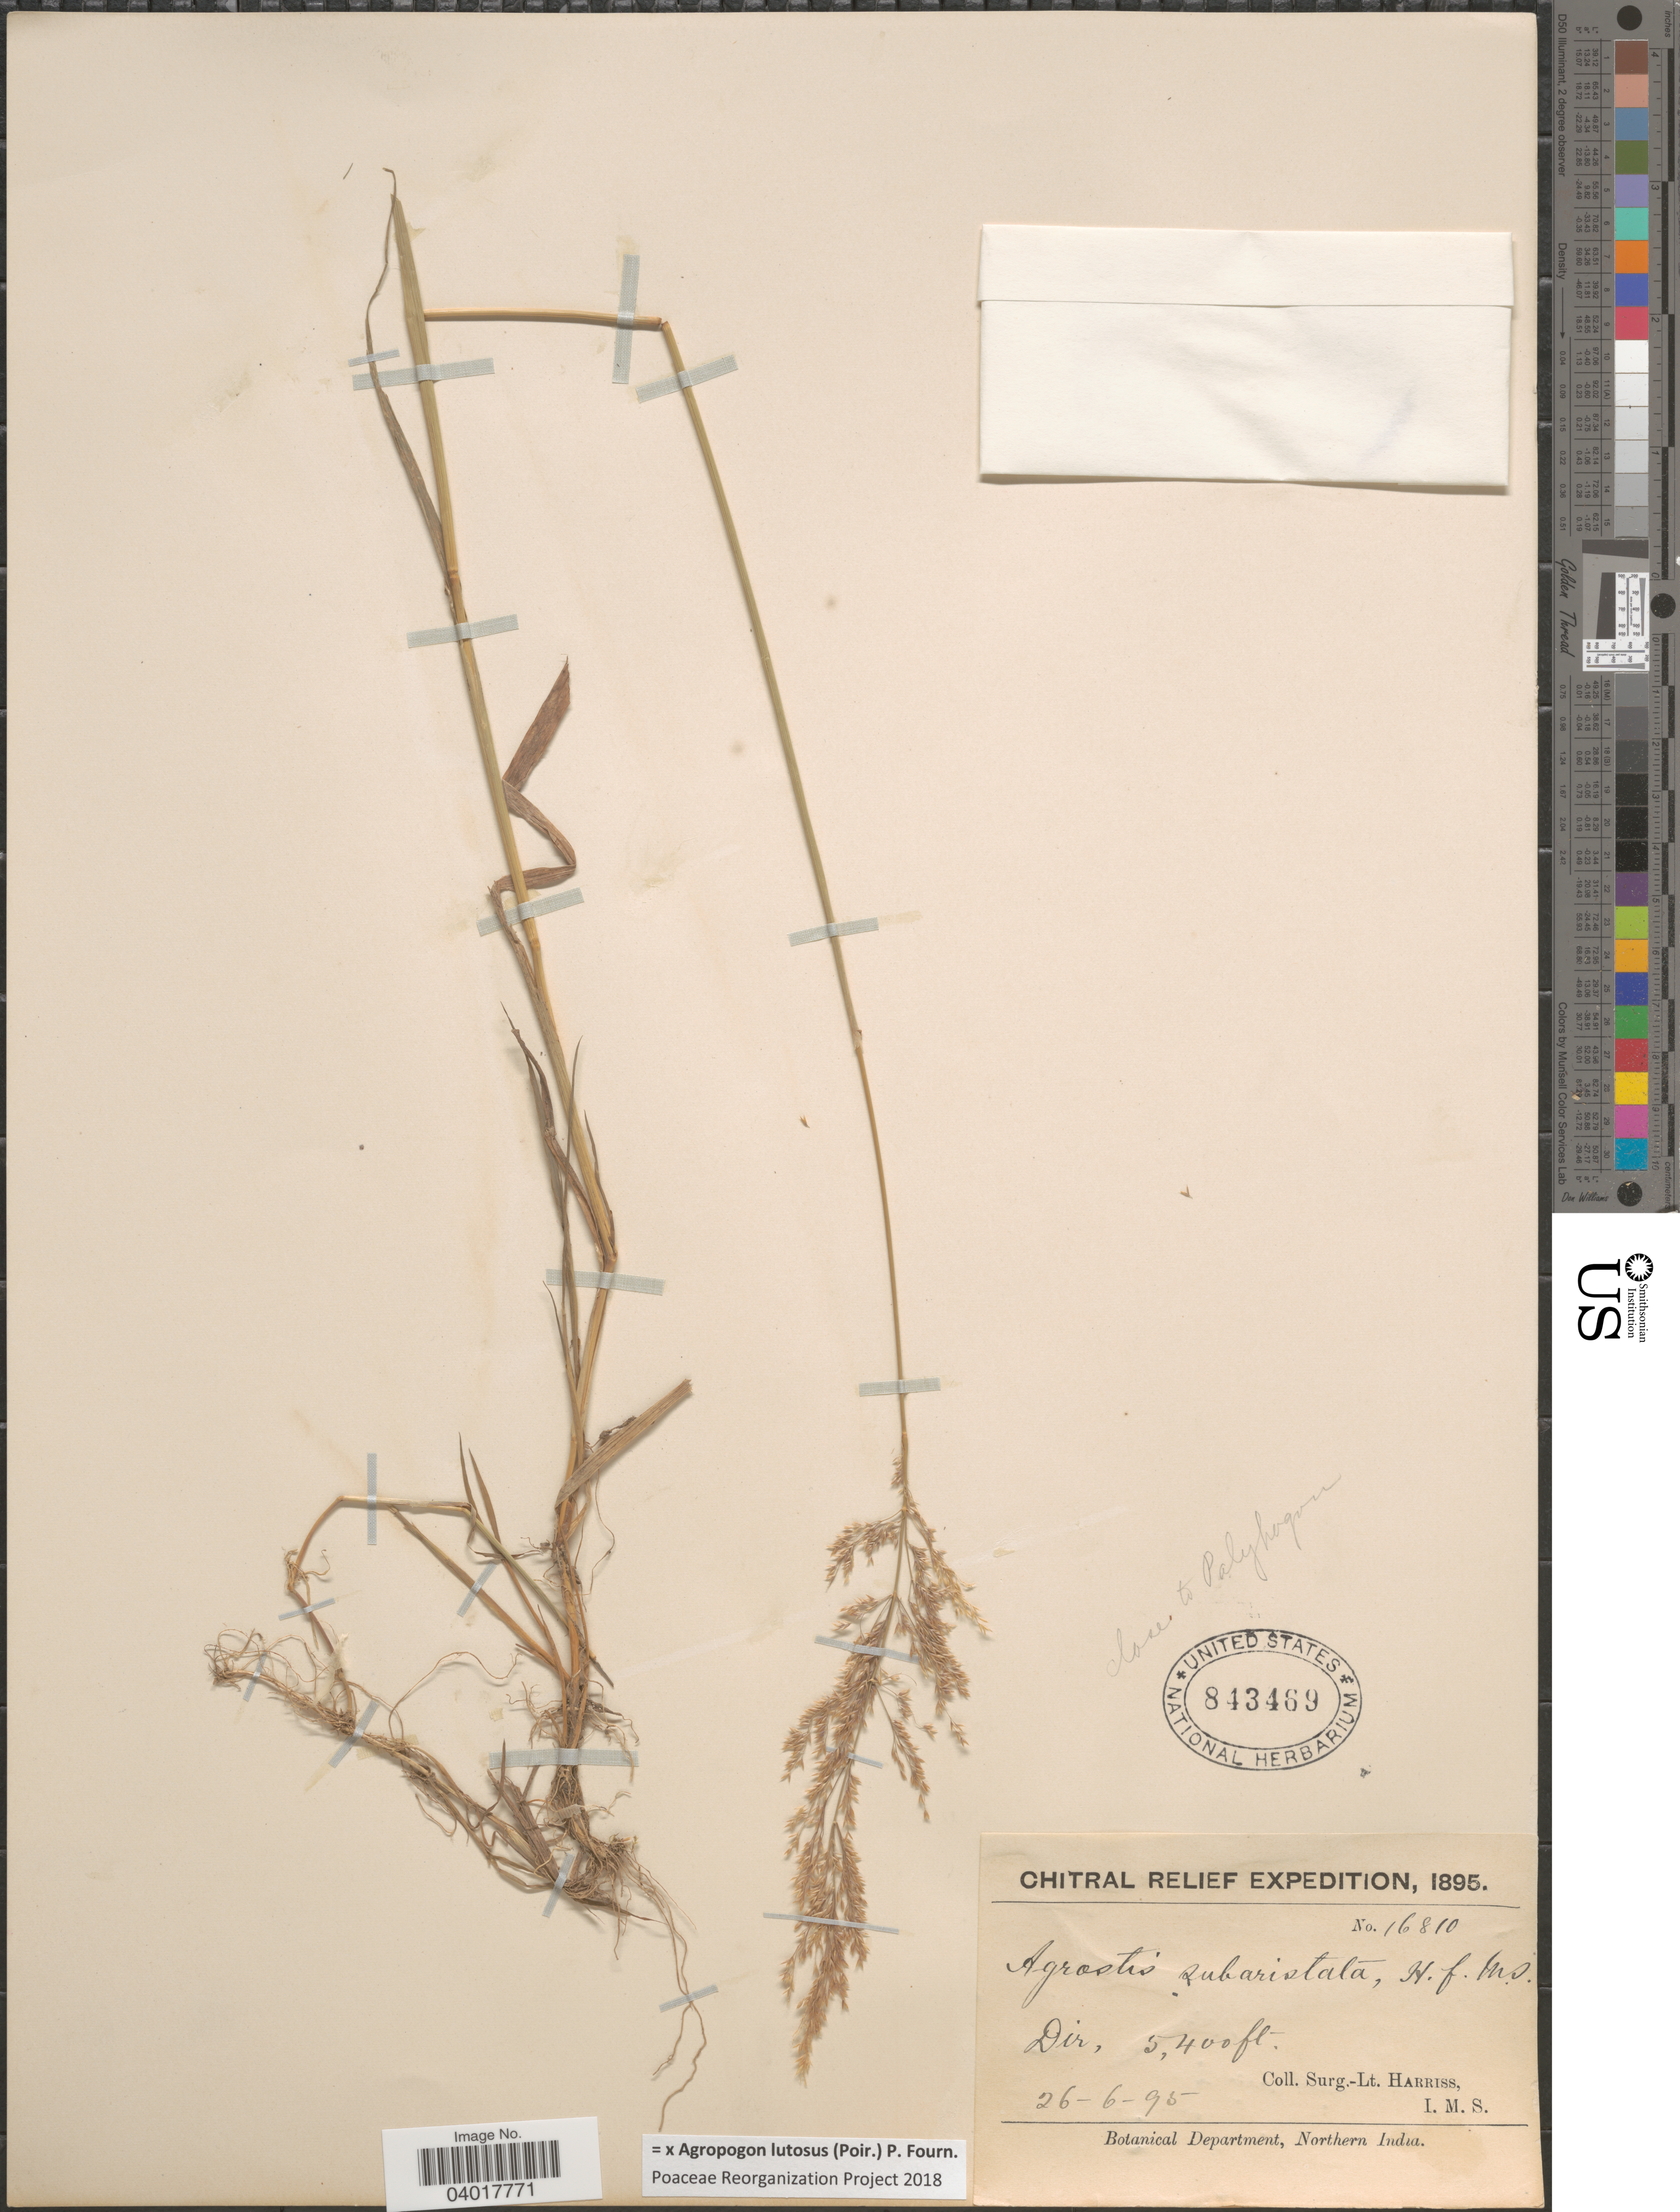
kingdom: Plantae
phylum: Tracheophyta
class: Liliopsida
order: Poales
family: Poaceae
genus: Agropogon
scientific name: x Agropogon lutosus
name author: (Poir.) P. Fourn.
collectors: S. A. Harris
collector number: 16810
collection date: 1895-06-26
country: India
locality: Dir. Northern India.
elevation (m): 1646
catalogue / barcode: US 843469